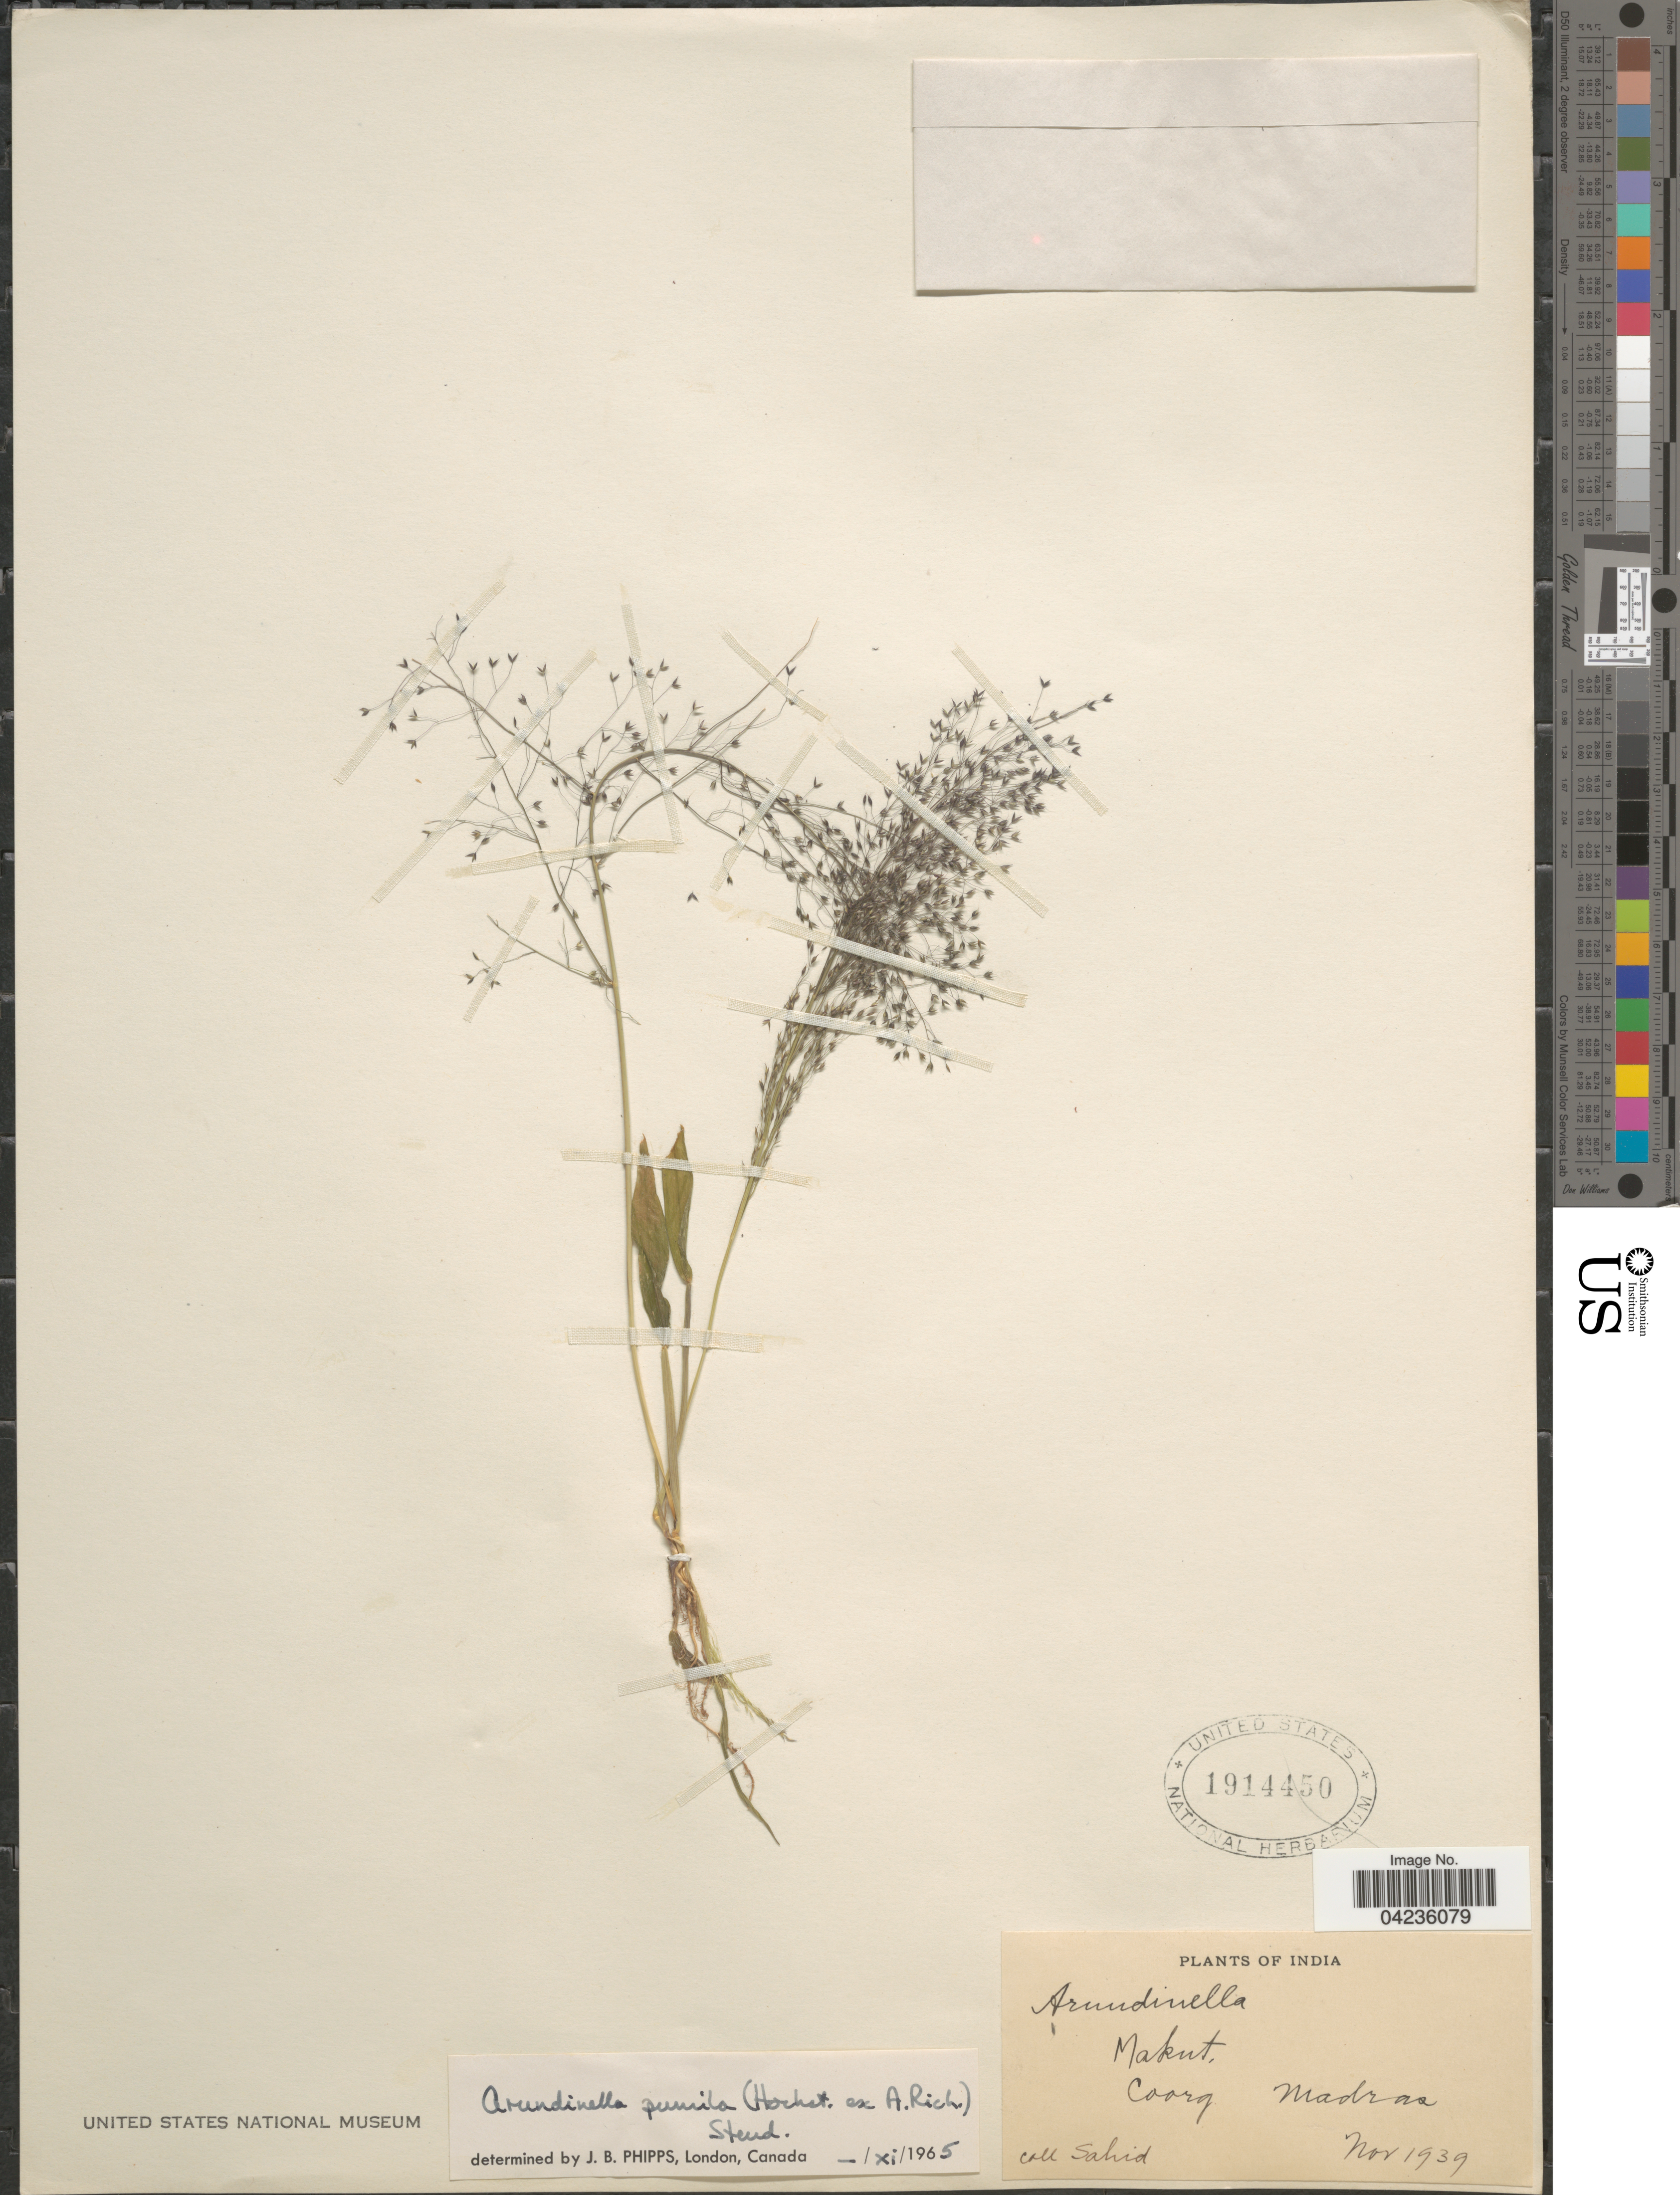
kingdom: Plantae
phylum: Tracheophyta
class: Liliopsida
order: Poales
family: Poaceae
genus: Arundinella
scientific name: Arundinella pumila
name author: (Hochst. ex A. Rich.) Steud.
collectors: Sahid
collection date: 1939-11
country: India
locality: Makut, Coorg Madras.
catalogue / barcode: US 1914450